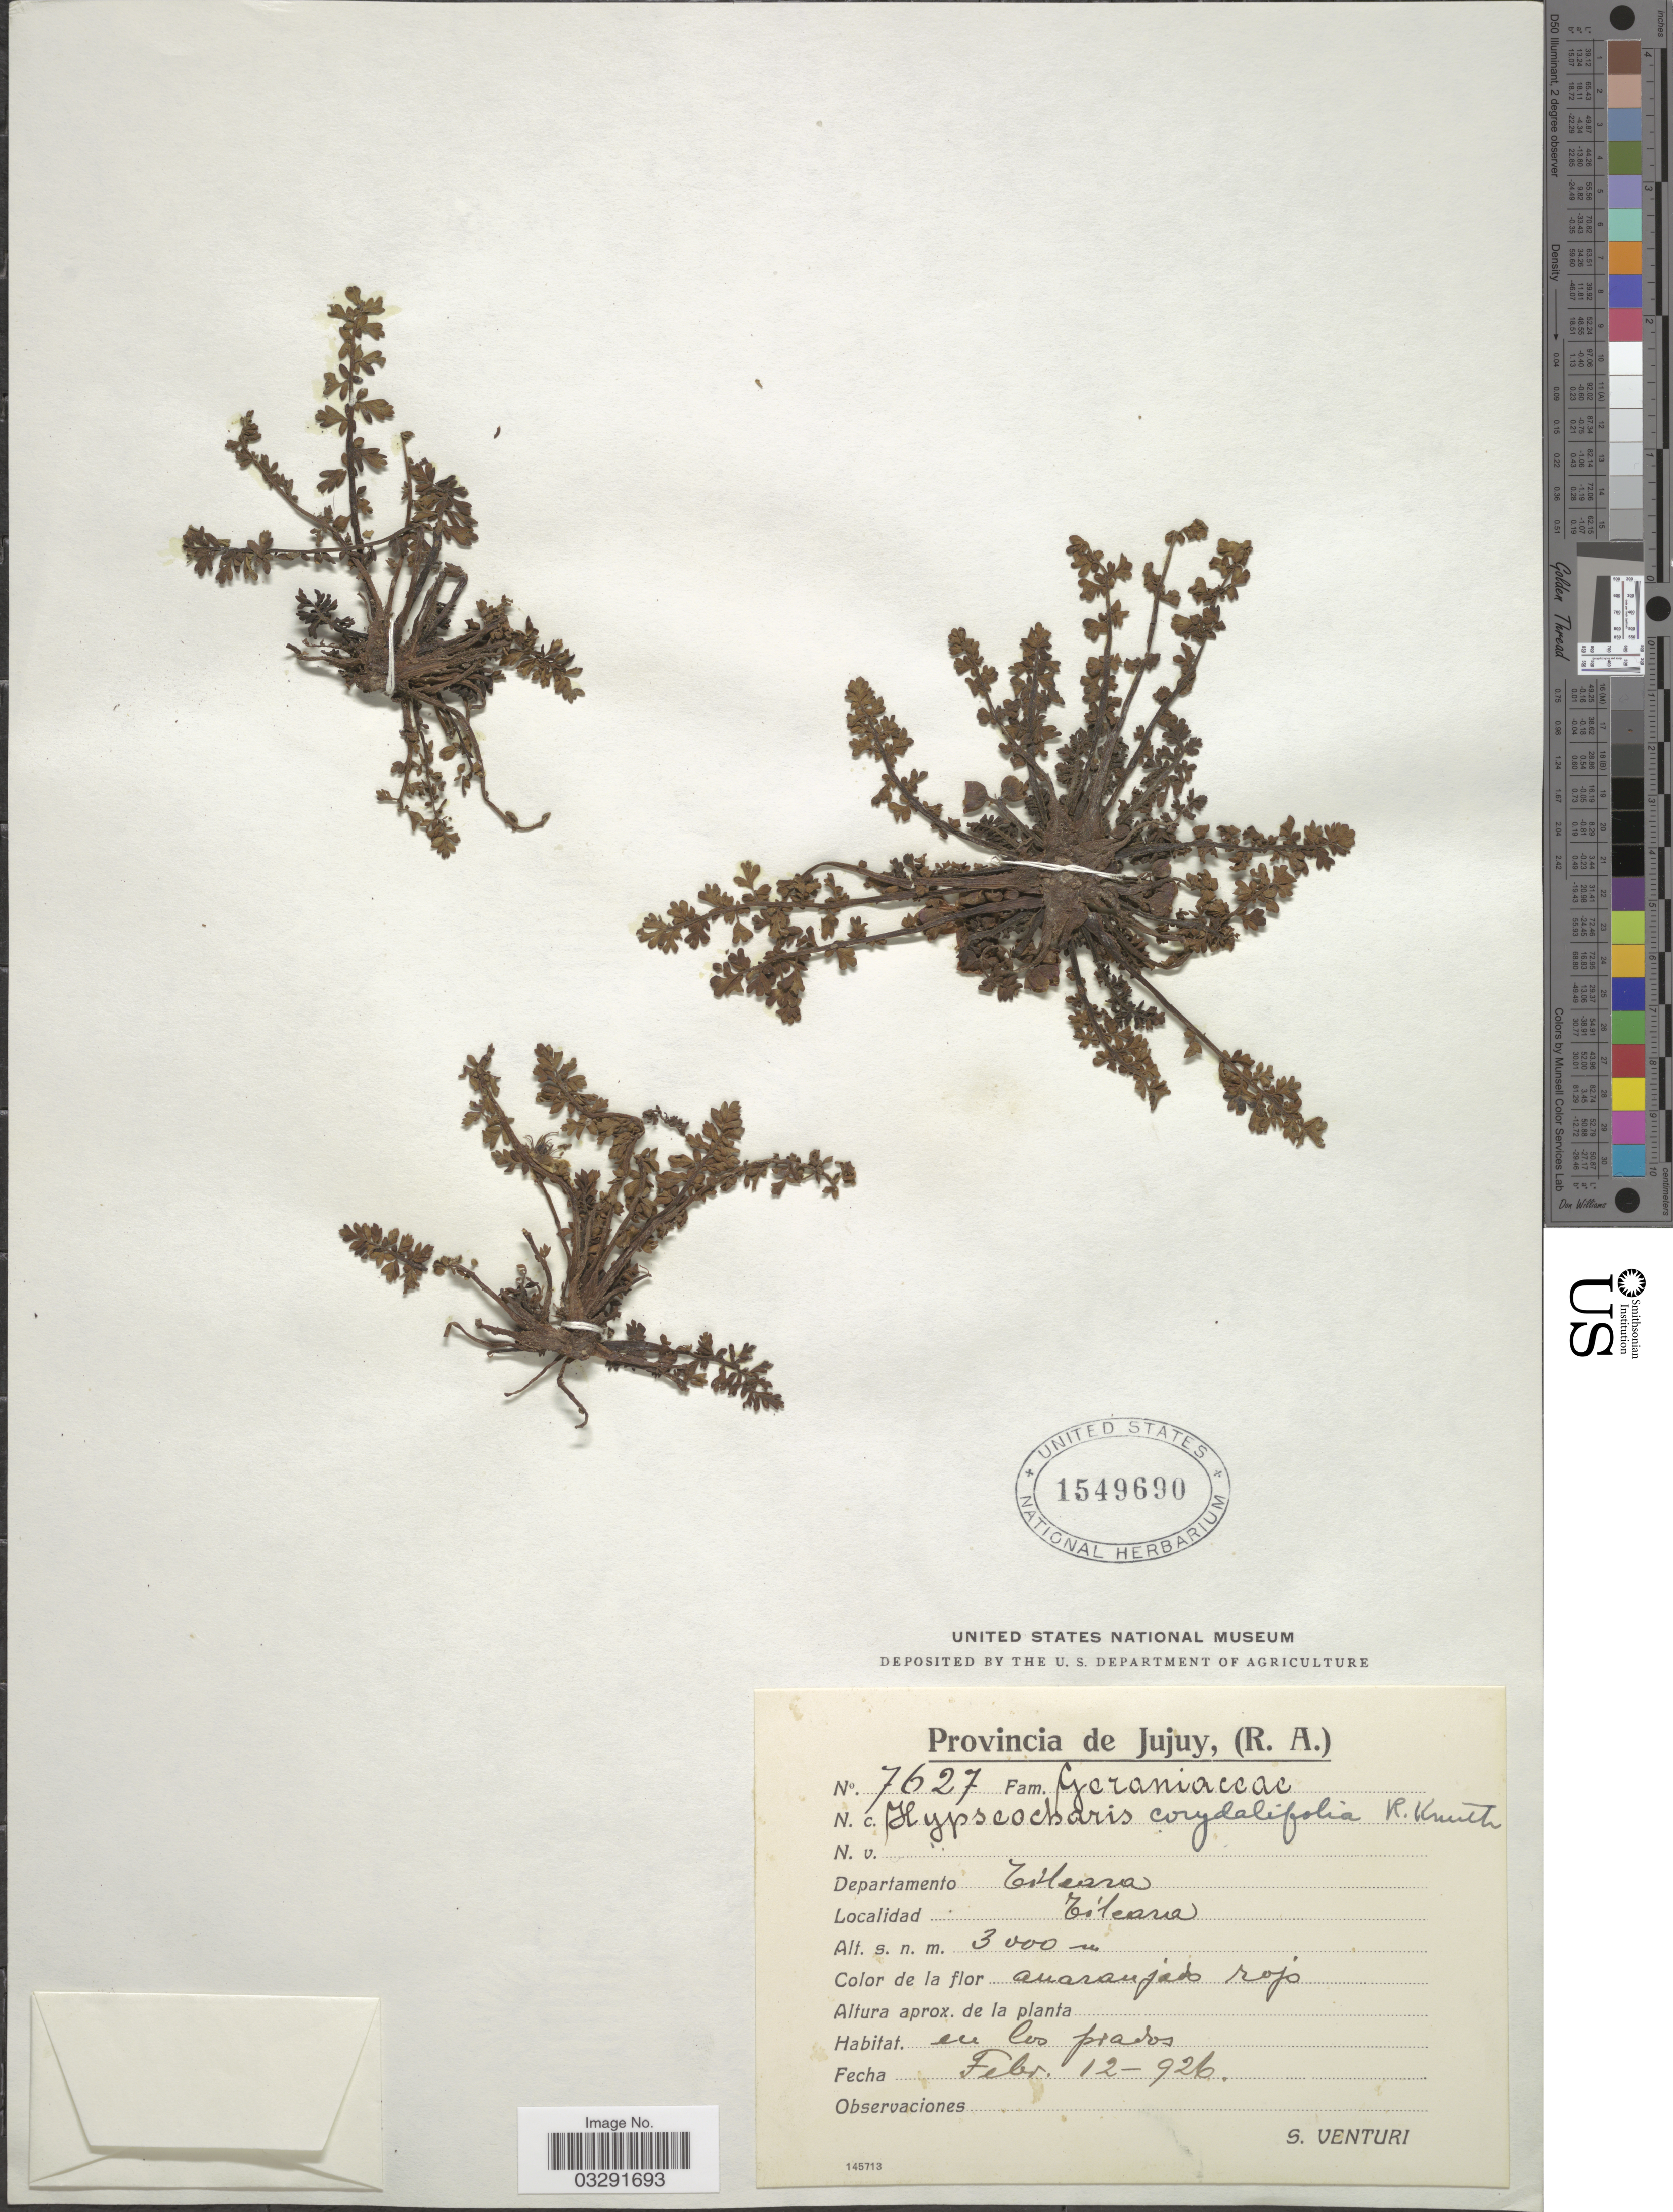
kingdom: Plantae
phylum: Tracheophyta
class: Magnoliopsida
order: Geraniales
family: Hypseocharitaceae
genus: Hypseocharis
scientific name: Hypseocharis corydalifolia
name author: R. Knuth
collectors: S. Venturi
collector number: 7627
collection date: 1926-02-12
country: Argentina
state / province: Jujuy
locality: Departamento Tilcara. Tilcara.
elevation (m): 3000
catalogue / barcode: US 1549690